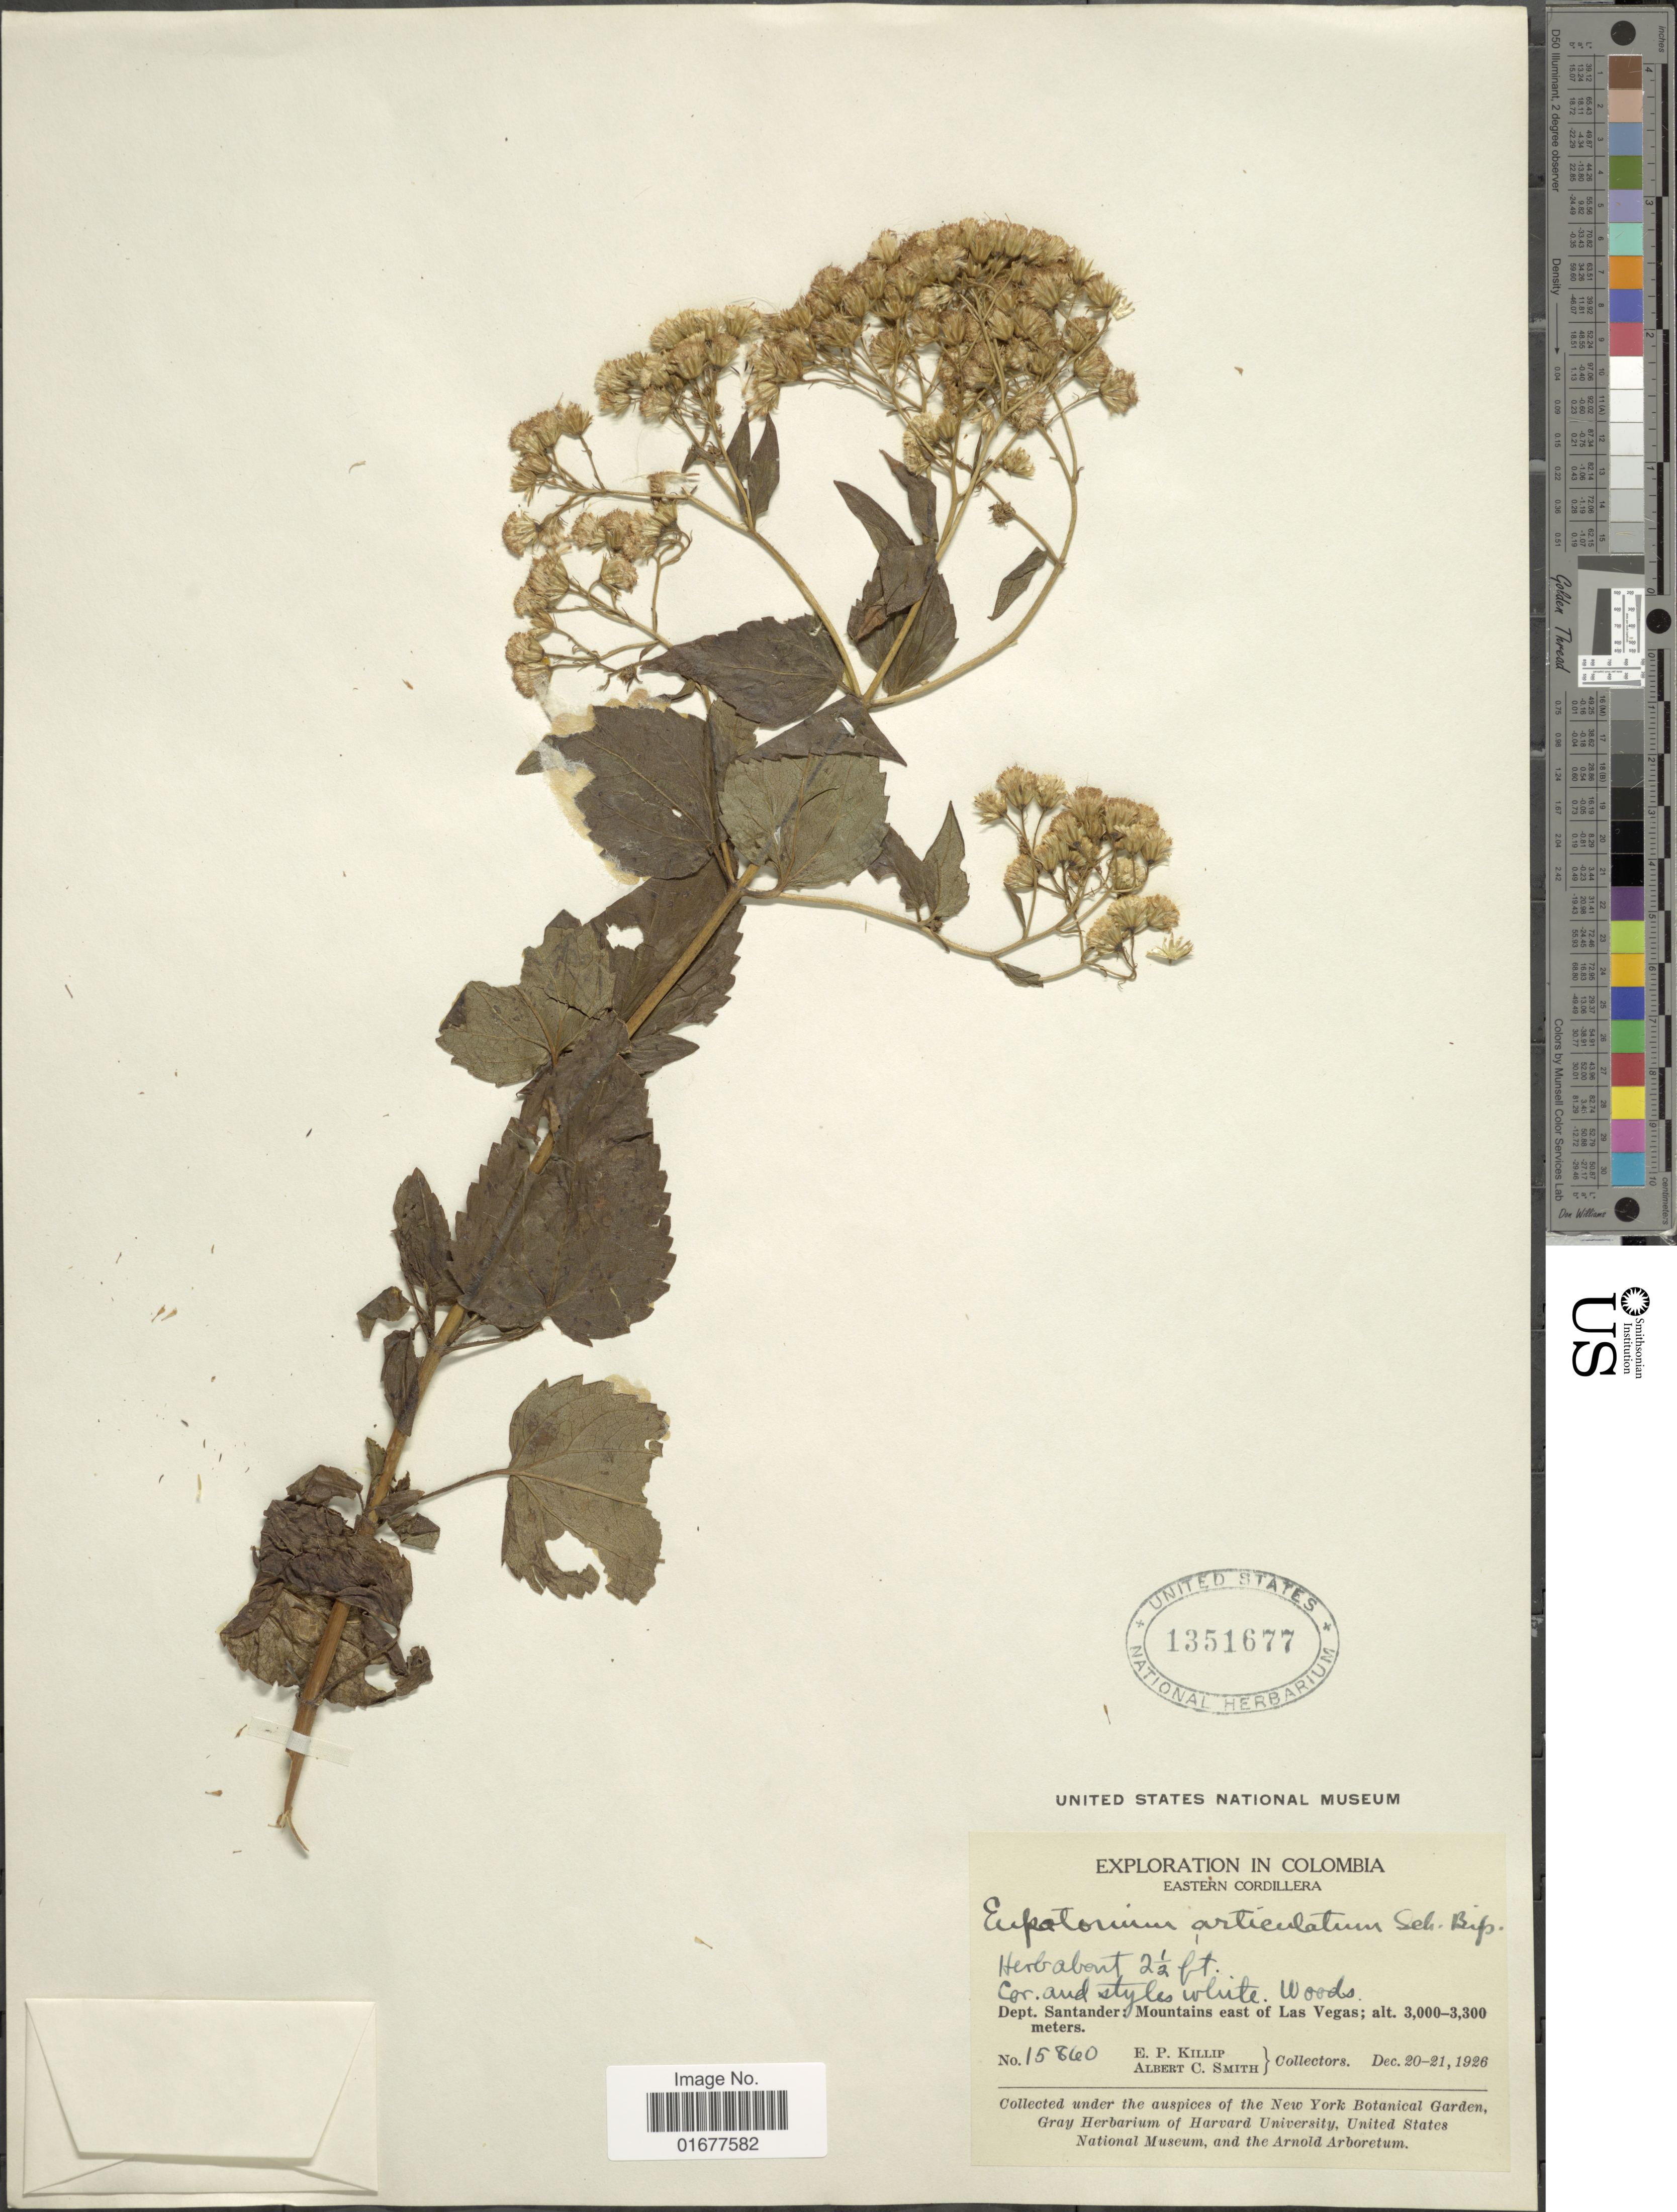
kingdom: Plantae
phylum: Tracheophyta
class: Magnoliopsida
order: Asterales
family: Asteraceae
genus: Ageratina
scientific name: Ageratina sodiroi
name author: (Hieron.) R.M. King & H. Rob.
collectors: E. P. Killip & A. C. Smith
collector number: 15860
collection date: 1926-12-20/1926-12-21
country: Colombia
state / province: Santander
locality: Eastern Cordillera, Mountains east of Las Vegas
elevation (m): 3000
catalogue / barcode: US 1351677